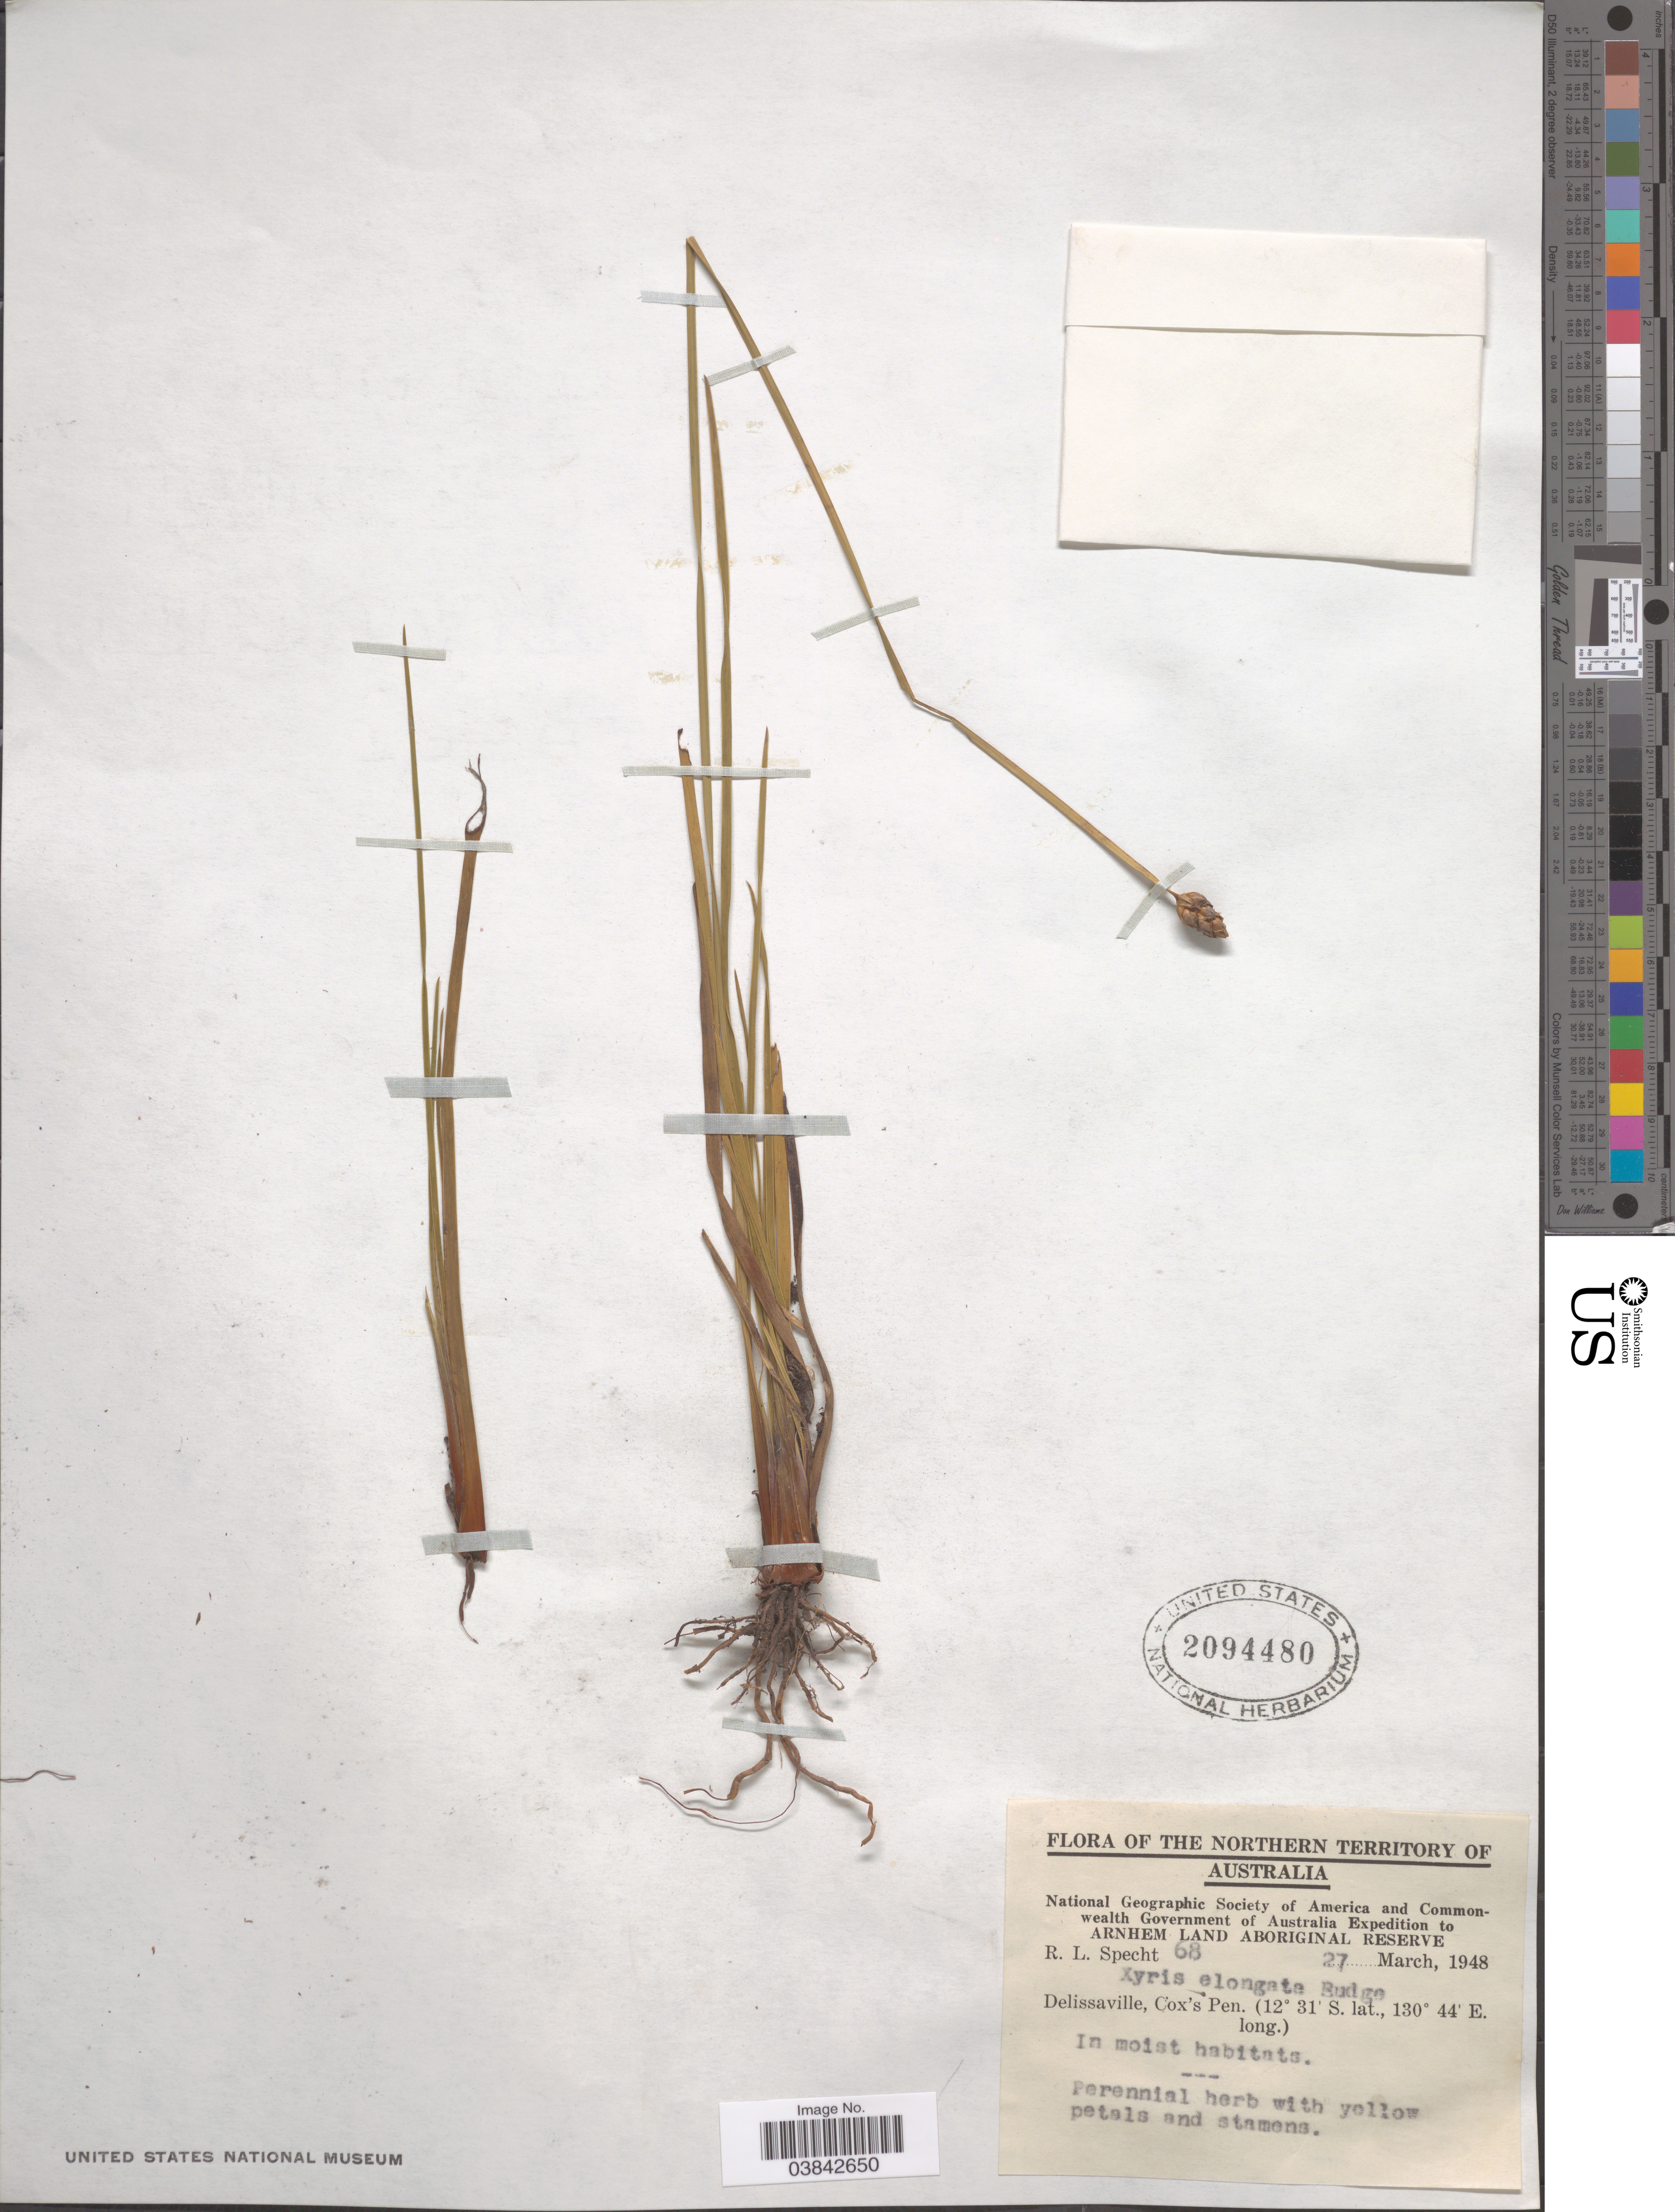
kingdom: Plantae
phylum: Tracheophyta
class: Liliopsida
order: Poales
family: Xyridaceae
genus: Xyris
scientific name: Xyris complanata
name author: R. Br.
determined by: Strong, Mark T., (BOT), Smithsonian Institution - National Museum of Natural History (UNITED STATES)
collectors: R. L. Specht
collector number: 68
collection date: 1948-03-27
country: Australia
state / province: Northern Territory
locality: Arnhem Land Aboriginal Reserve. Delissaville, Cox's Pen.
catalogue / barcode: US 2094480